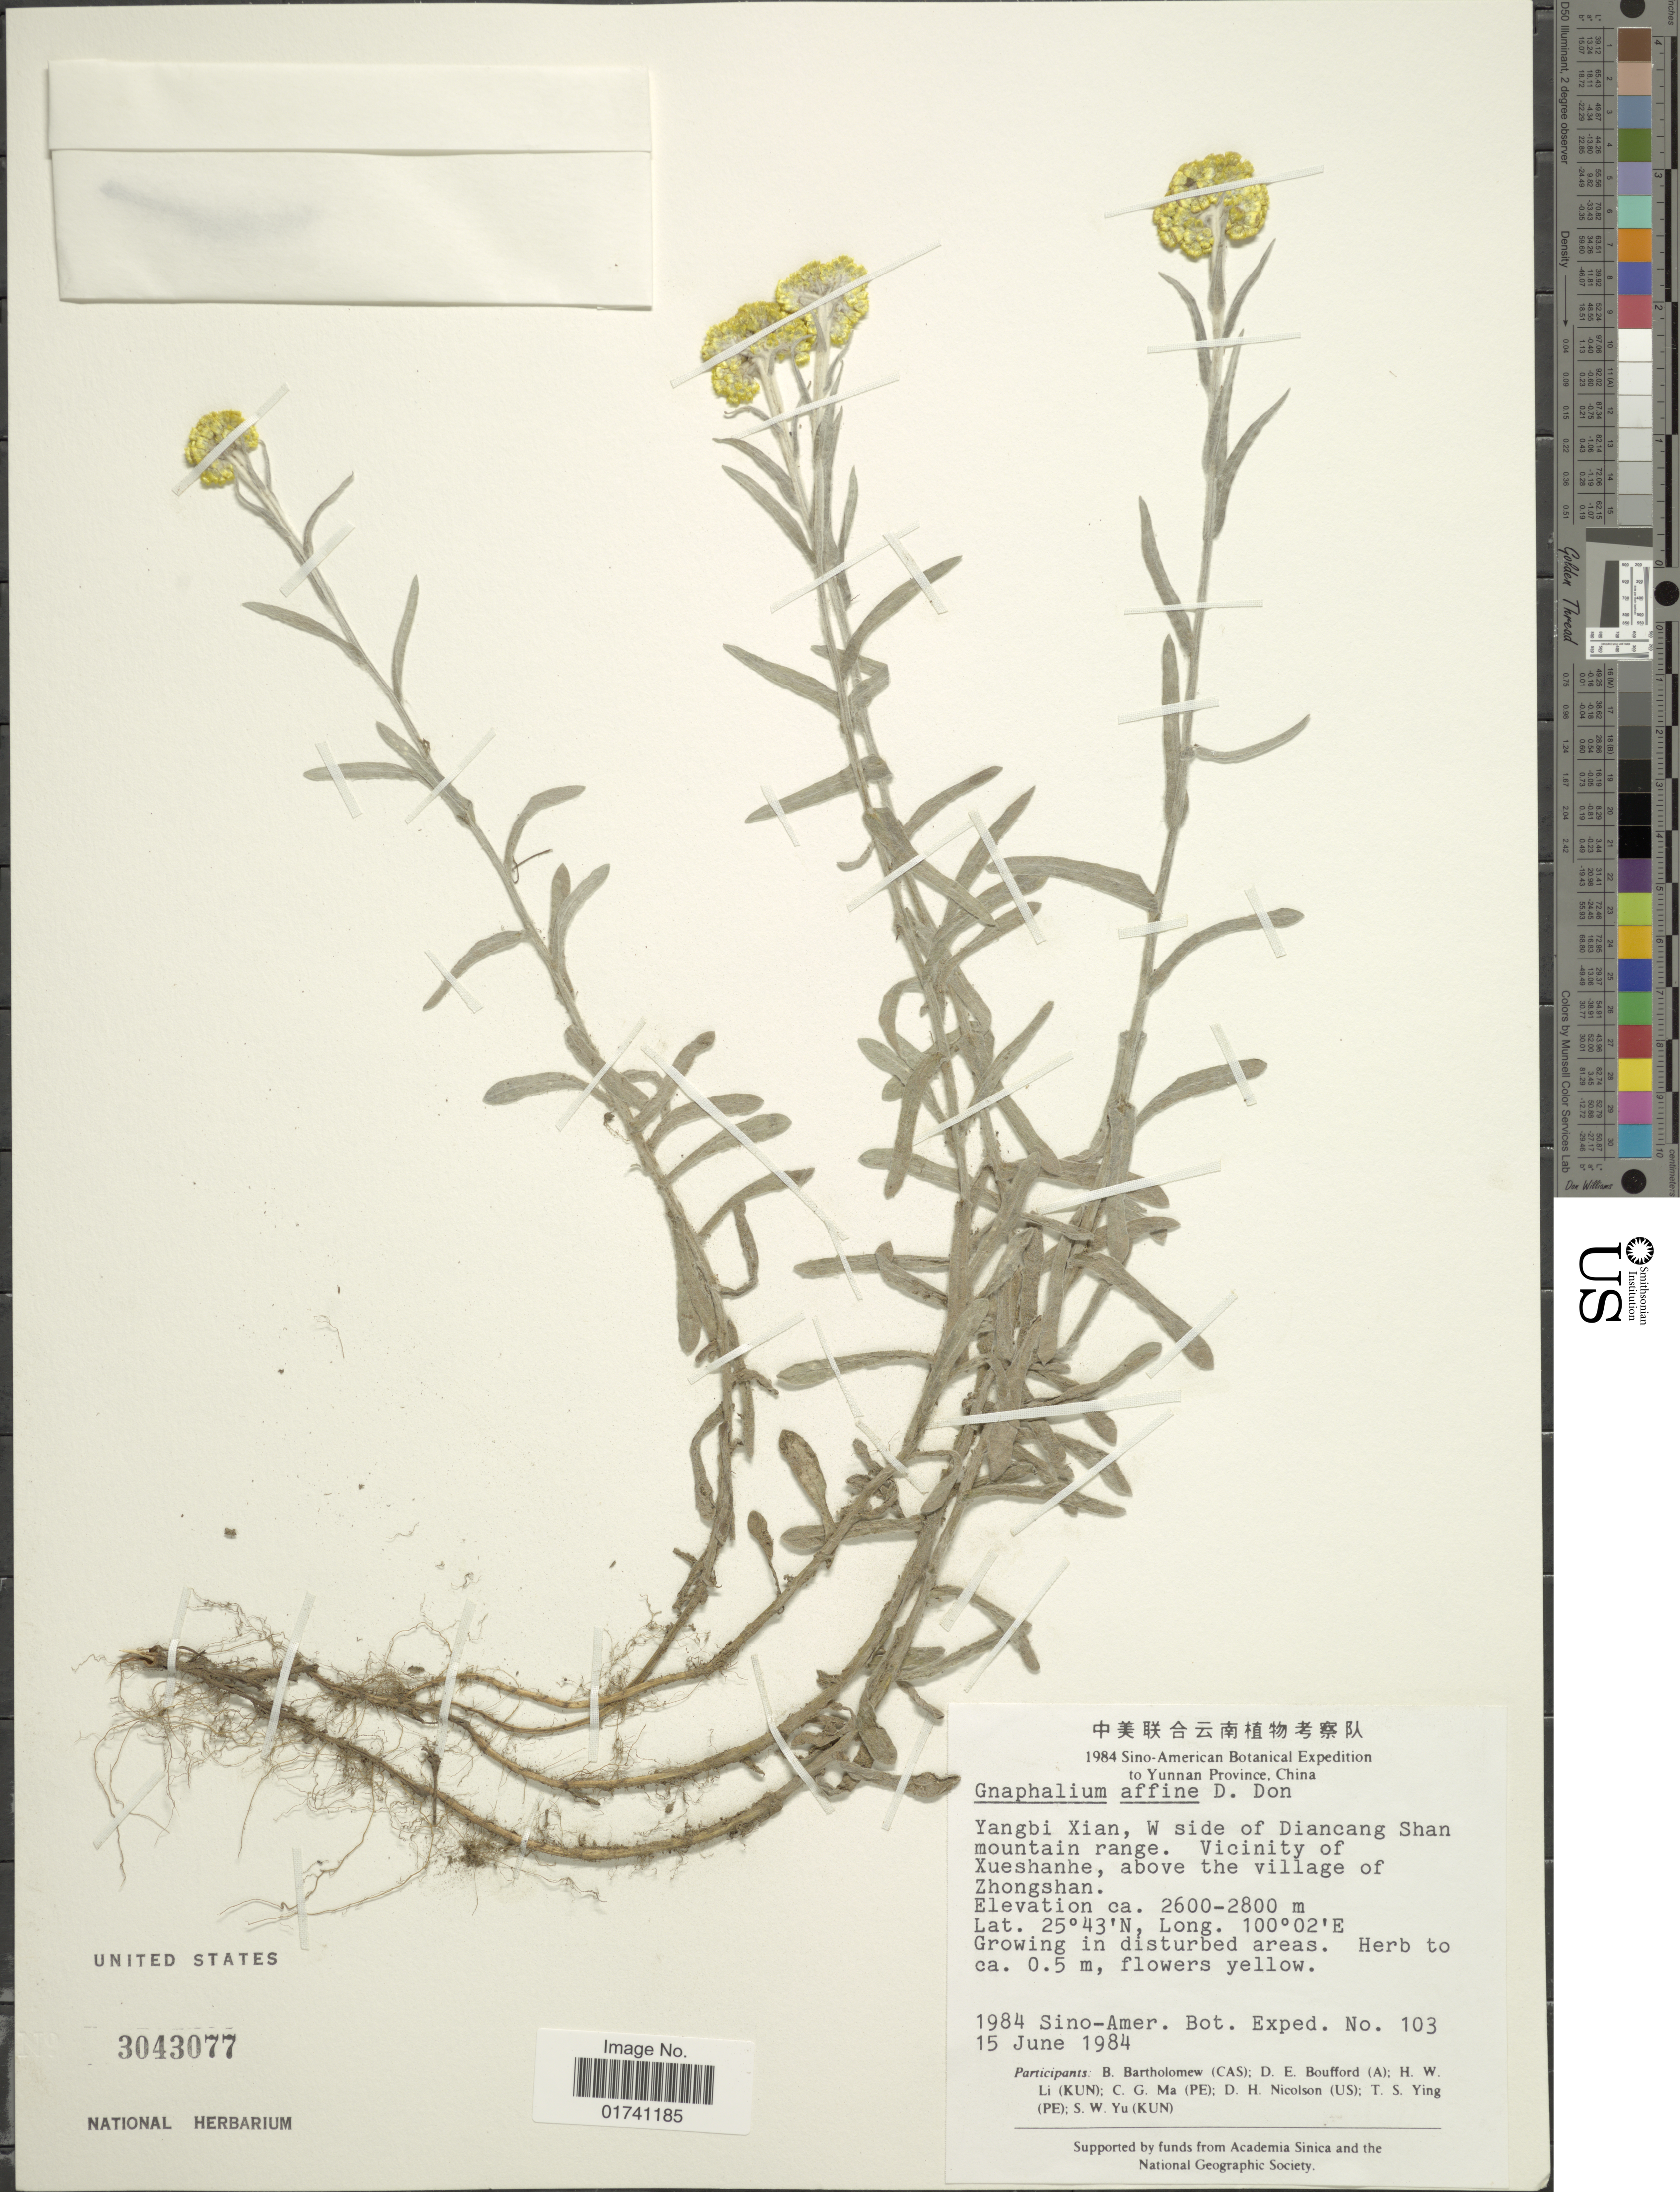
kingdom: Plantae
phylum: Tracheophyta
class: Magnoliopsida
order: Asterales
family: Asteraceae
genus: Laphangium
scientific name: Laphangium affine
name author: (D. Don) Tzvelev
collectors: Sino-Amer. Bot. Exped. 1984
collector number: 103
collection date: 1984-06-15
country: China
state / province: Yunnan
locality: Yangbi Xian, W side of Diancang Shan mountain range. Vicinity of Xueshanhe, above the village of Zhongshan village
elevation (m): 2600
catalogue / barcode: US 3043077